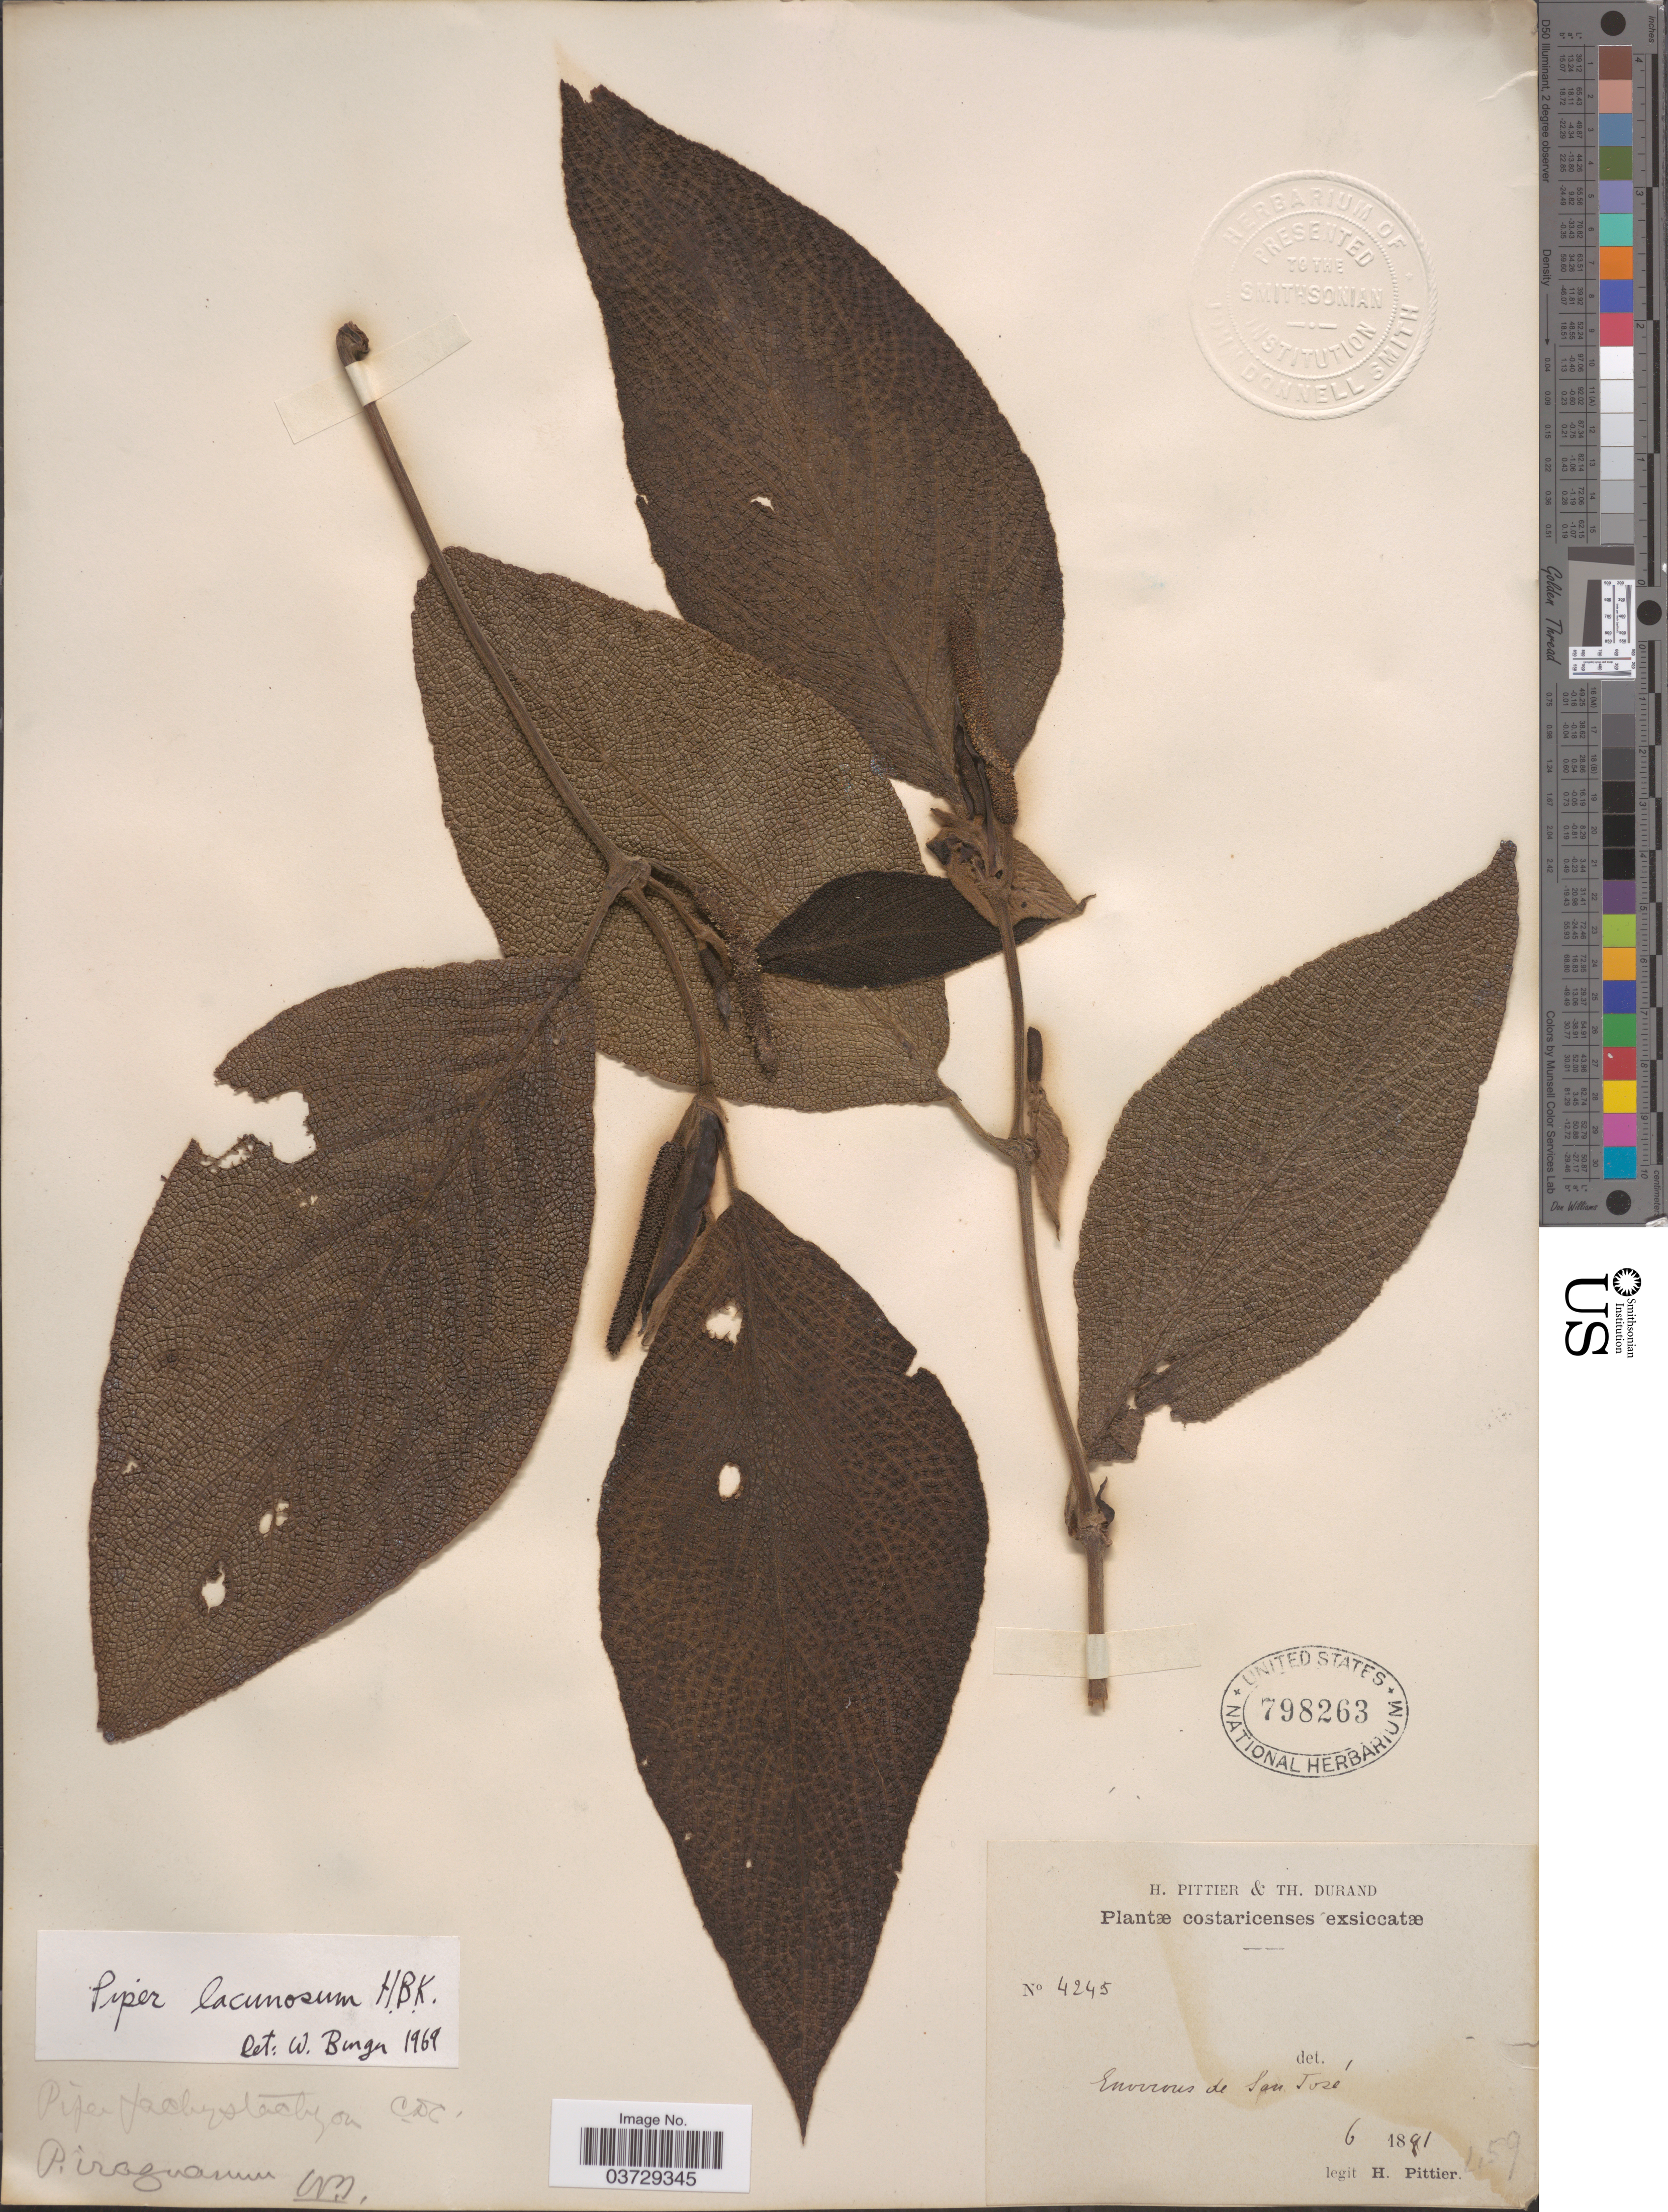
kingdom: Plantae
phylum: Tracheophyta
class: Magnoliopsida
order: Piperales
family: Piperaceae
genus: Piper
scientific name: Piper lacunosum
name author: Kunth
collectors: H. F. Pittier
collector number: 4245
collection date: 1891-06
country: Costa Rica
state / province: San José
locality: Environs de San José.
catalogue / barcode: US 798263